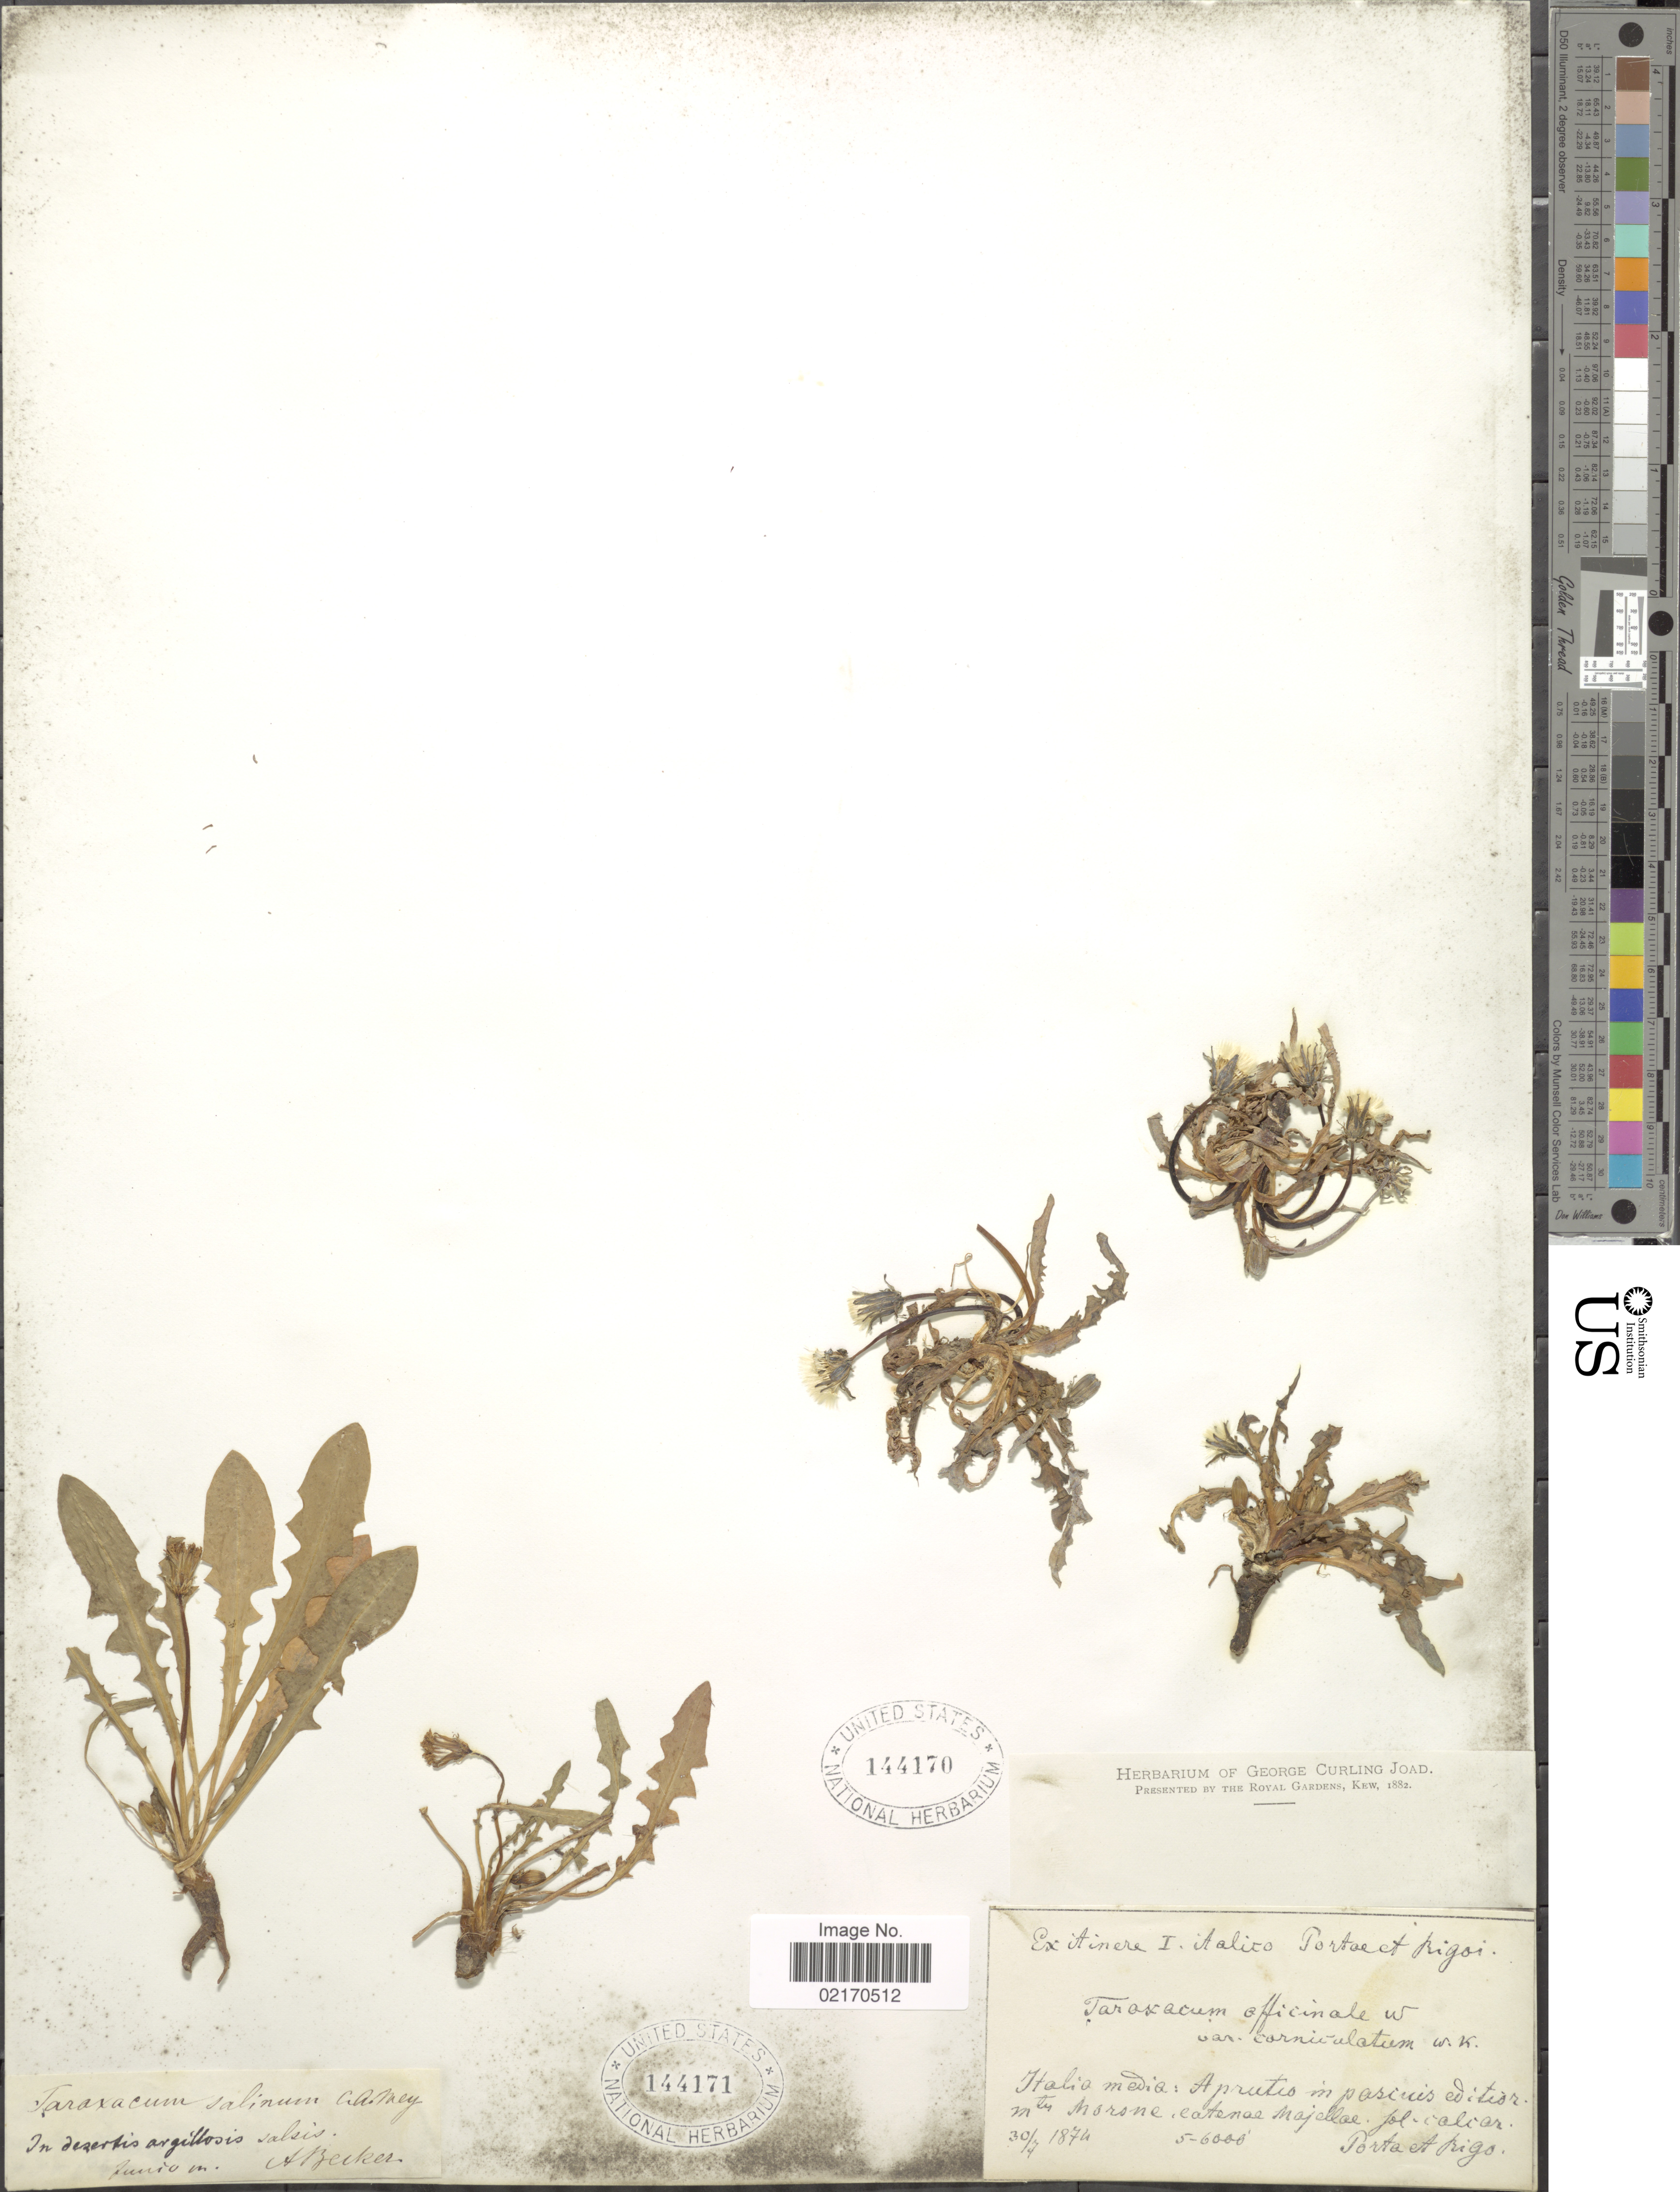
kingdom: Plantae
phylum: Tracheophyta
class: Magnoliopsida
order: Asterales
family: Asteraceae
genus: Taraxacum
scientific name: Taraxacum officinale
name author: G.H. Weber ex F.H. Wigg.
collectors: P. Porta & -- Rigo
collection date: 1874-07-30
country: Italy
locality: Ex itinere I. Italico, Italia media: Aprutis in pascuis editior mtes Morone, caternas Majellae. [interpreted]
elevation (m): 1524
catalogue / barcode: US 144170